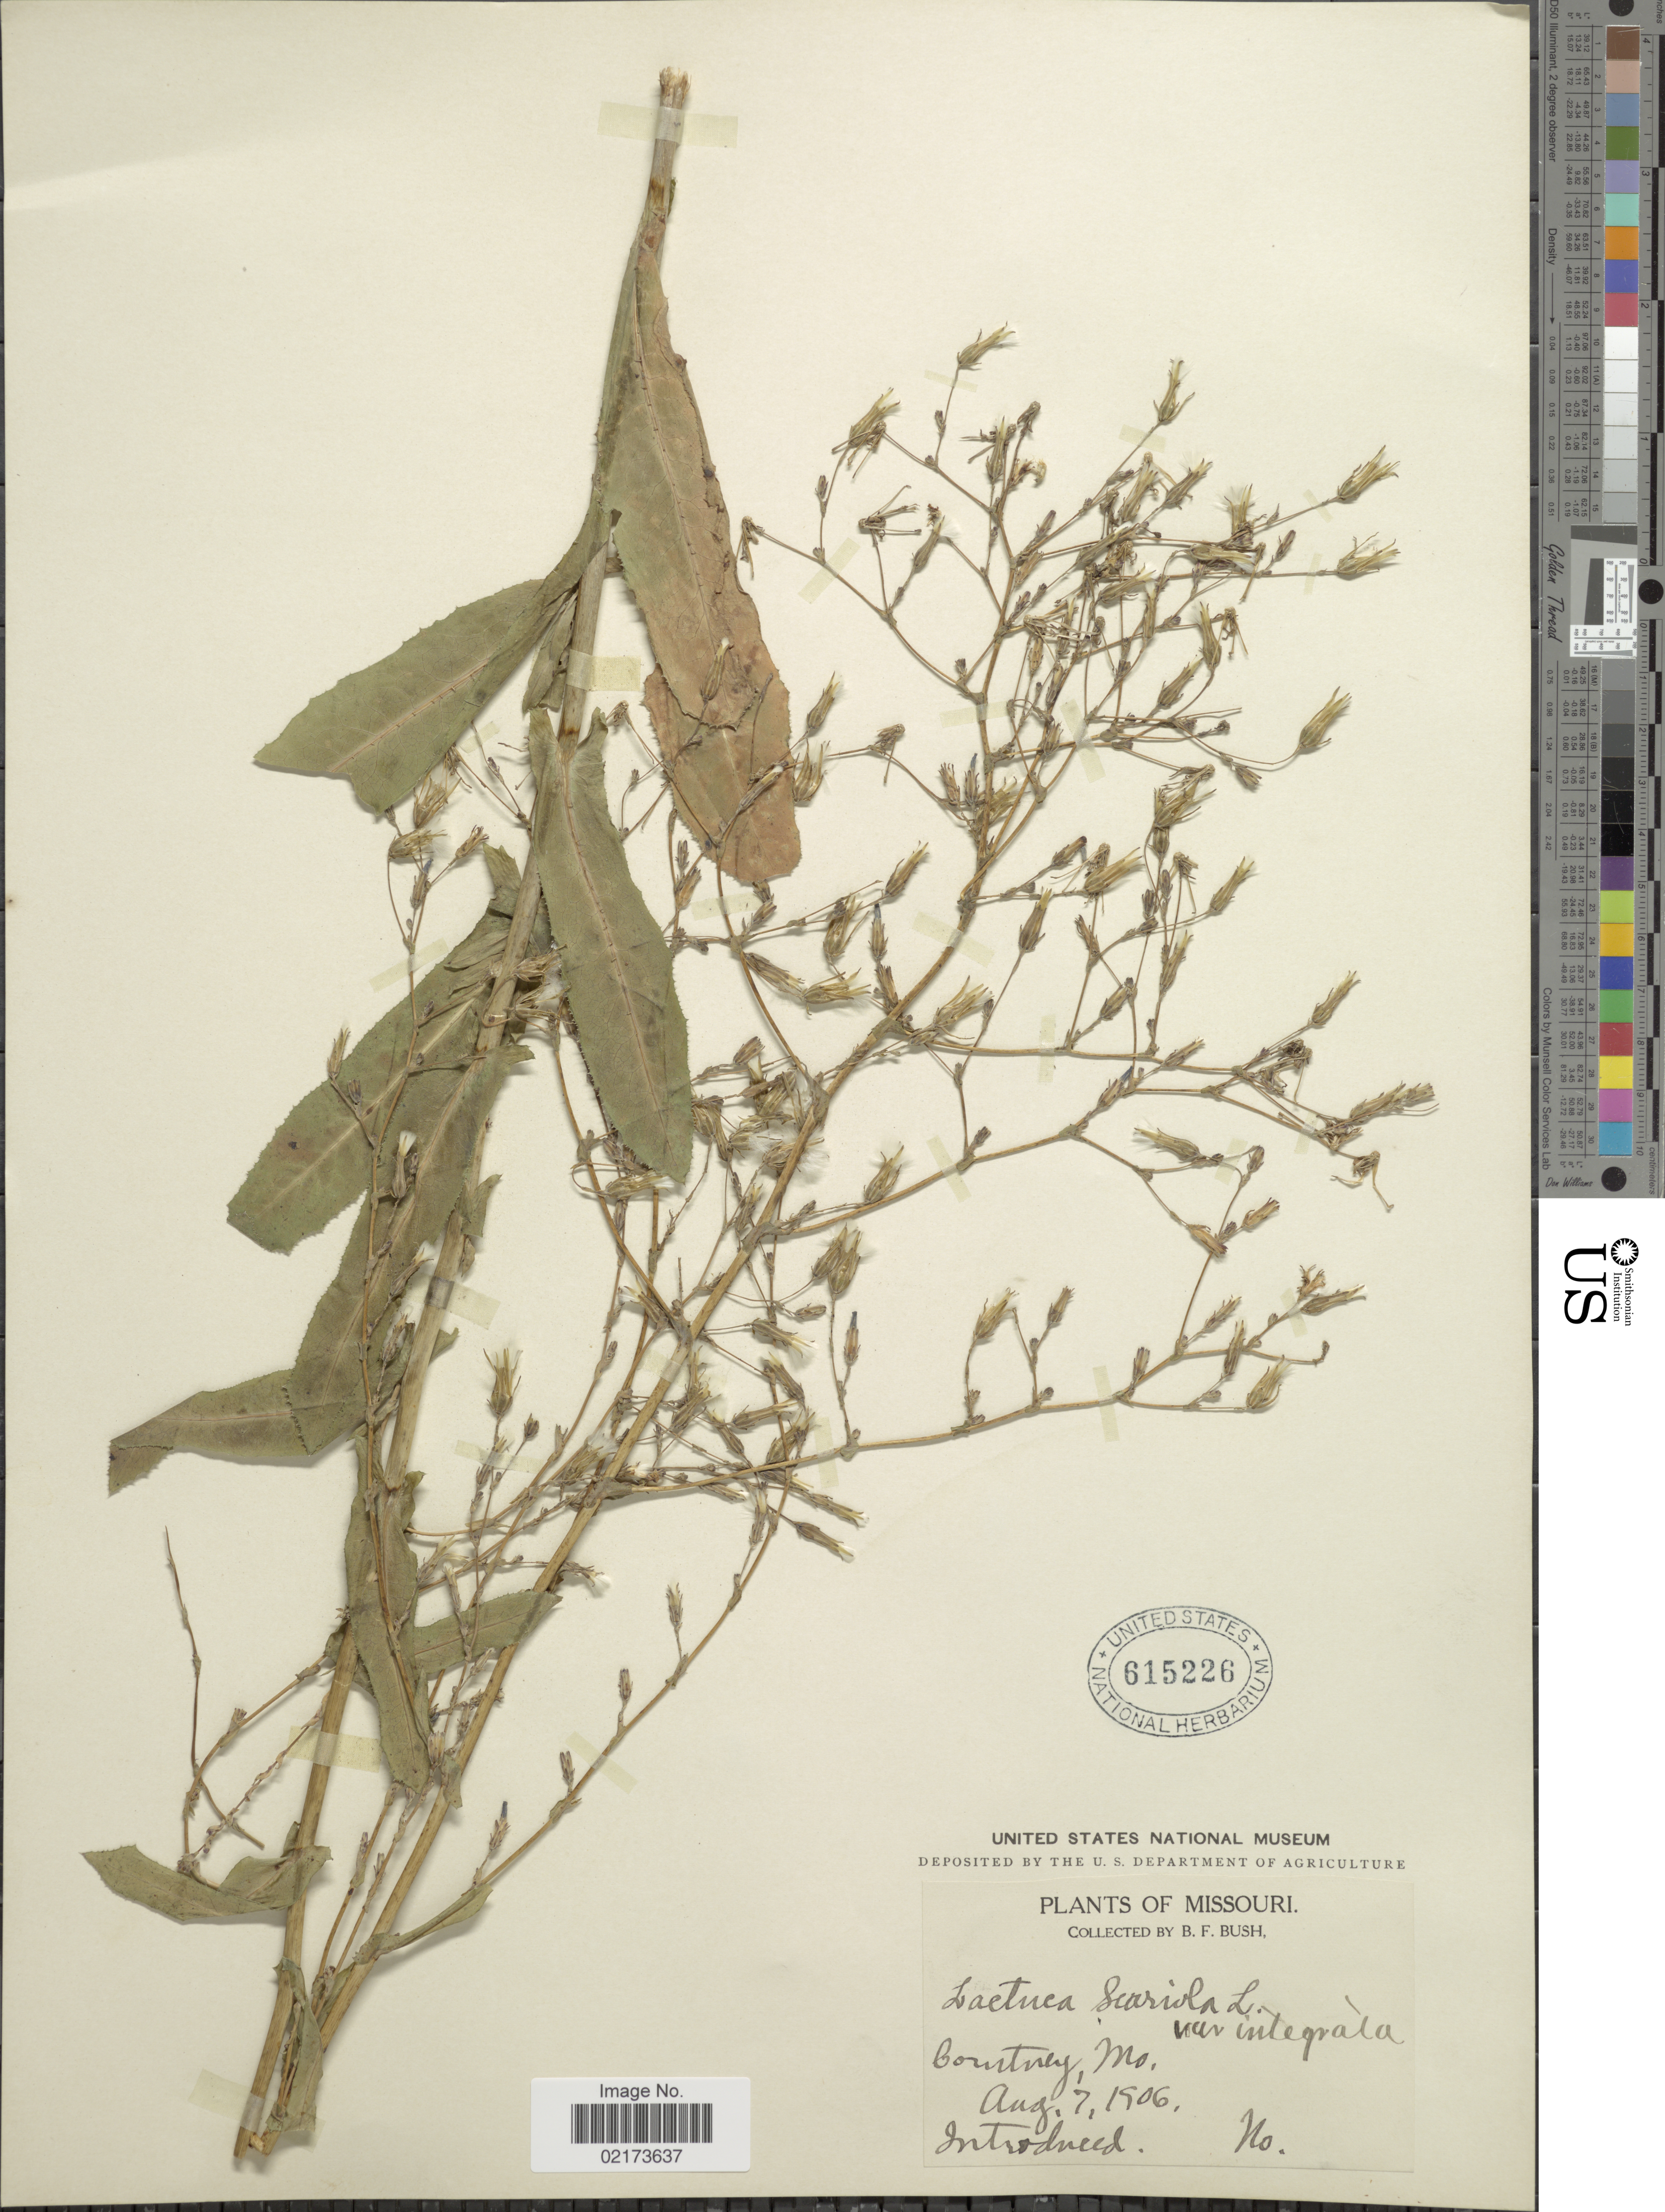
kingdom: Plantae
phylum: Tracheophyta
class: Magnoliopsida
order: Asterales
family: Asteraceae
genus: Lactuca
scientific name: Lactuca serriola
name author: L.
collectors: B. F. Bush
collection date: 1906-08-07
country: United States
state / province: Missouri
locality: Courtney, Mo.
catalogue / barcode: US 615226